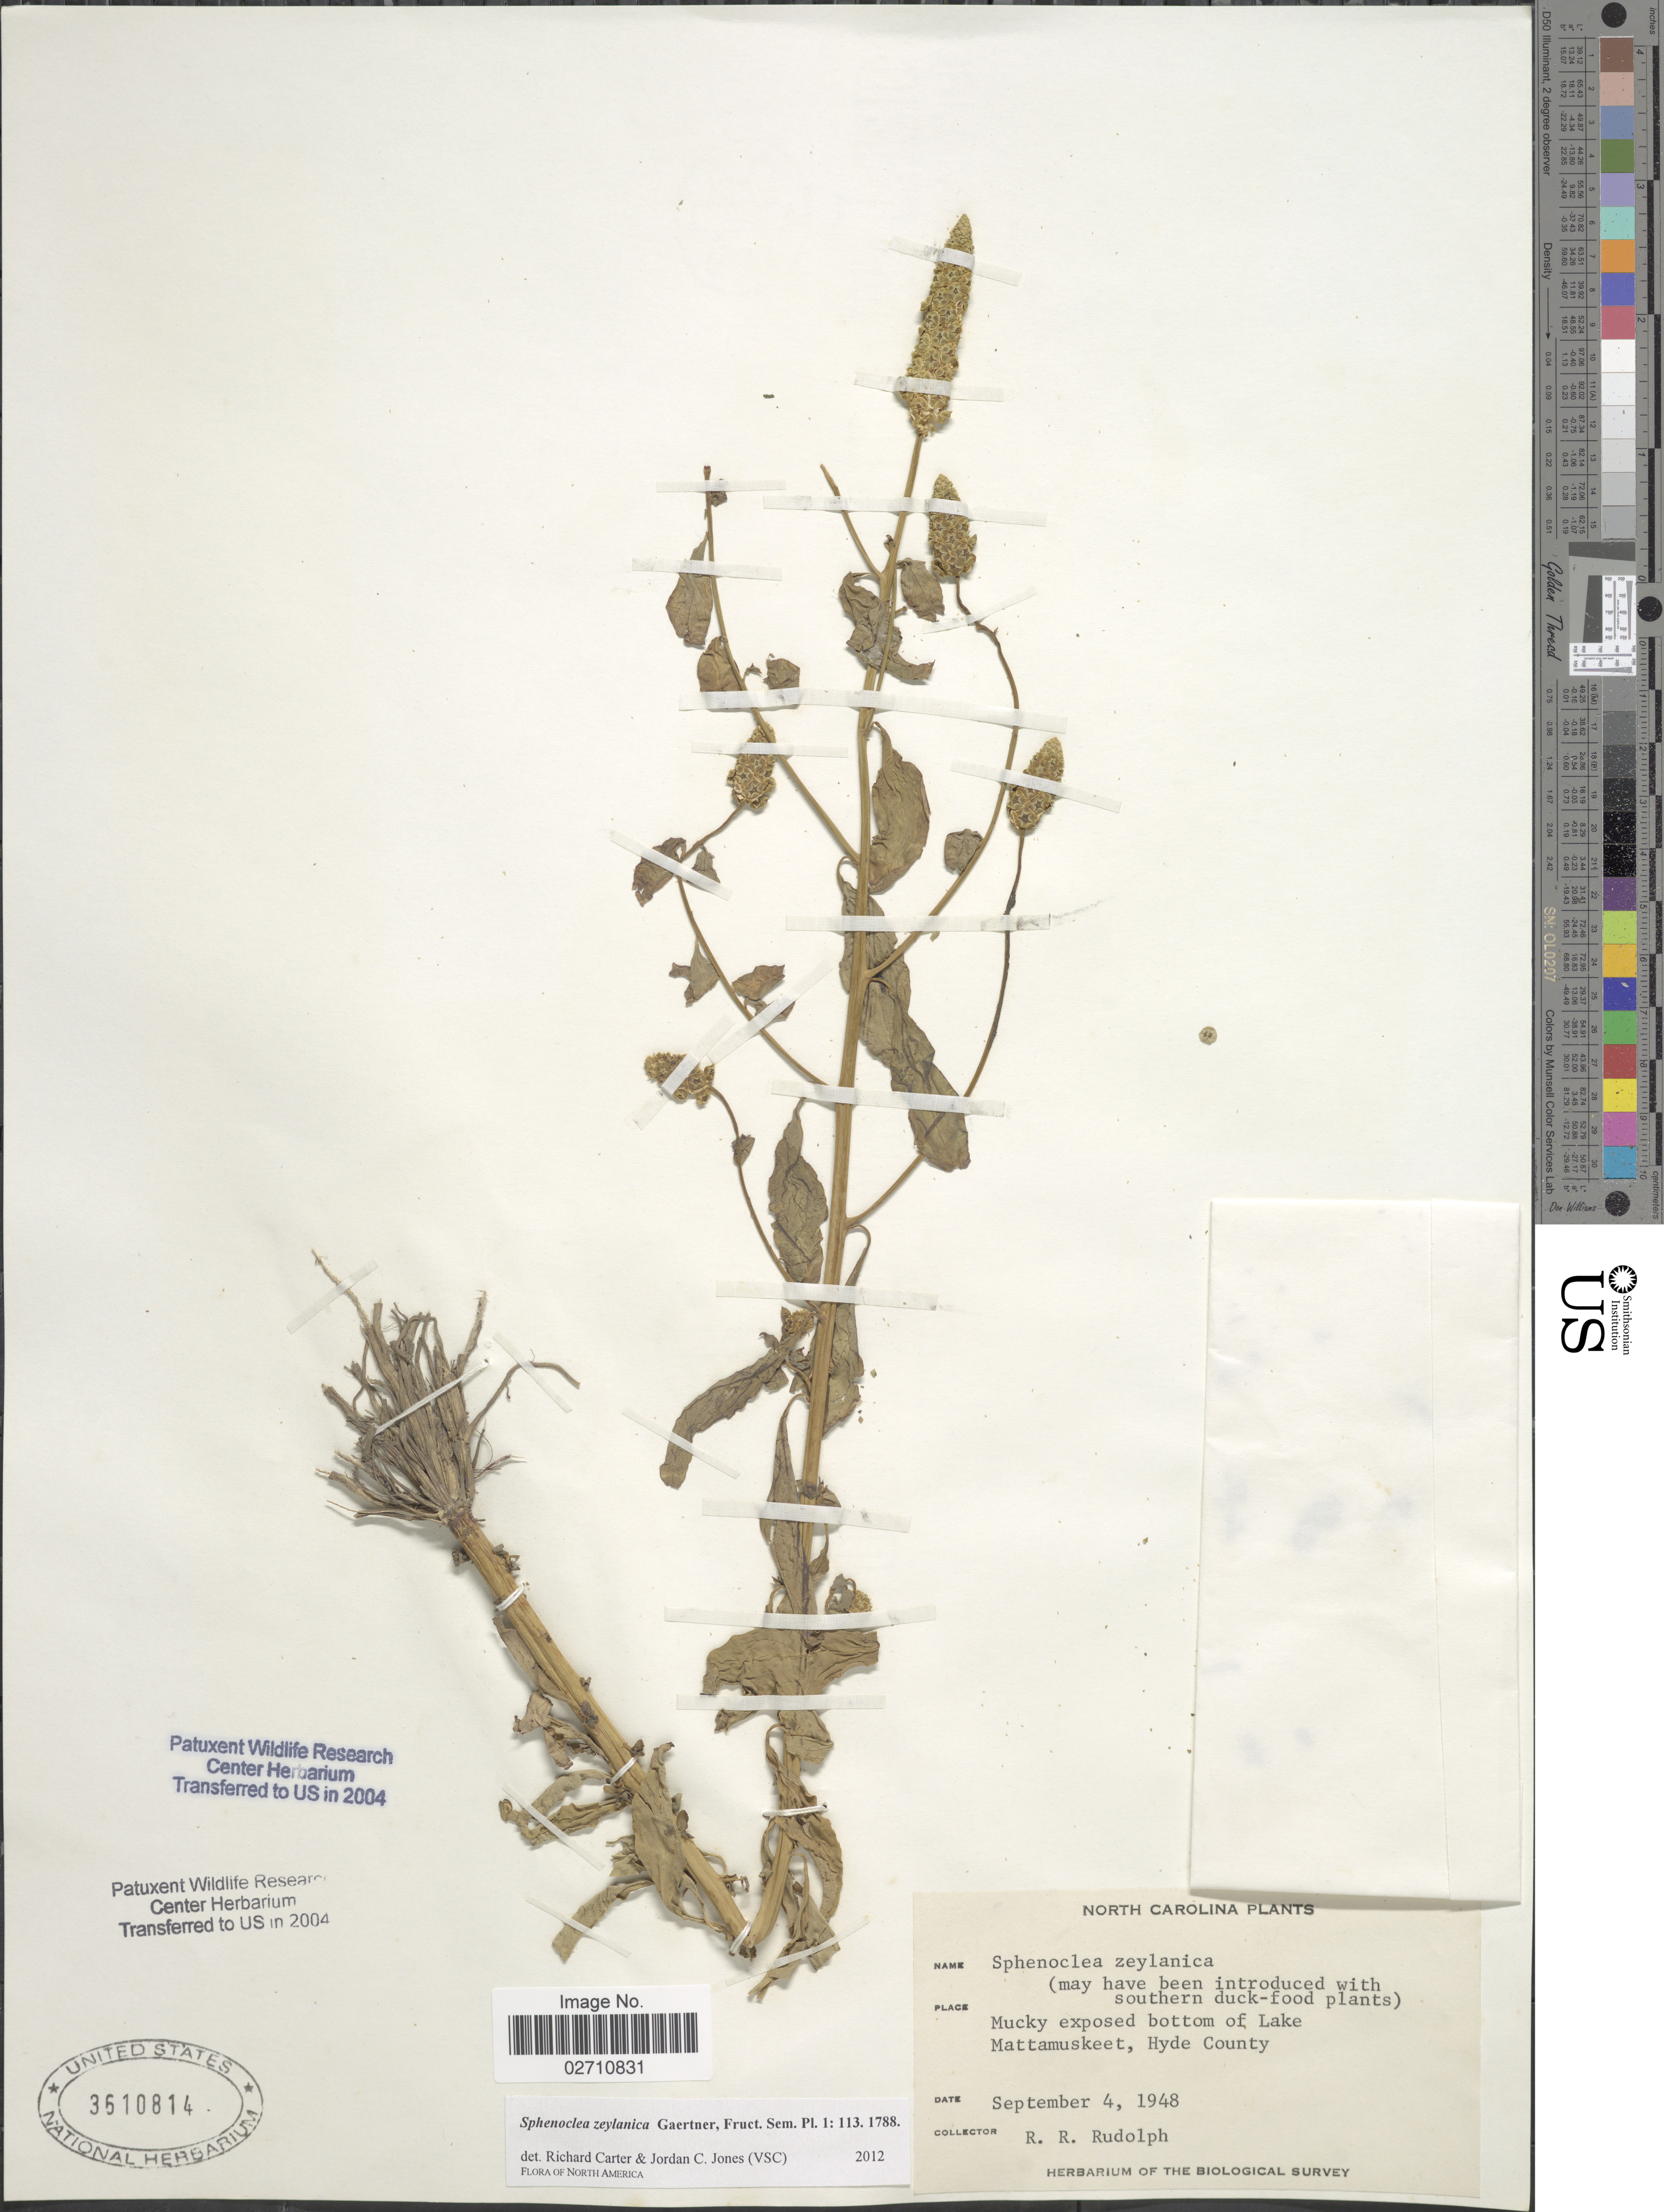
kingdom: Plantae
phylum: Tracheophyta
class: Magnoliopsida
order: Solanales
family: Sphenocleaceae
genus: Sphenoclea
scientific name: Sphenoclea zeylanica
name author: Gaertn.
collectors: R. Rudolph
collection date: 1948-09-04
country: United States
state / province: North Carolina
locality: Bottom of Lake Mattamuskeet, Hyde County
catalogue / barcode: US 3610814